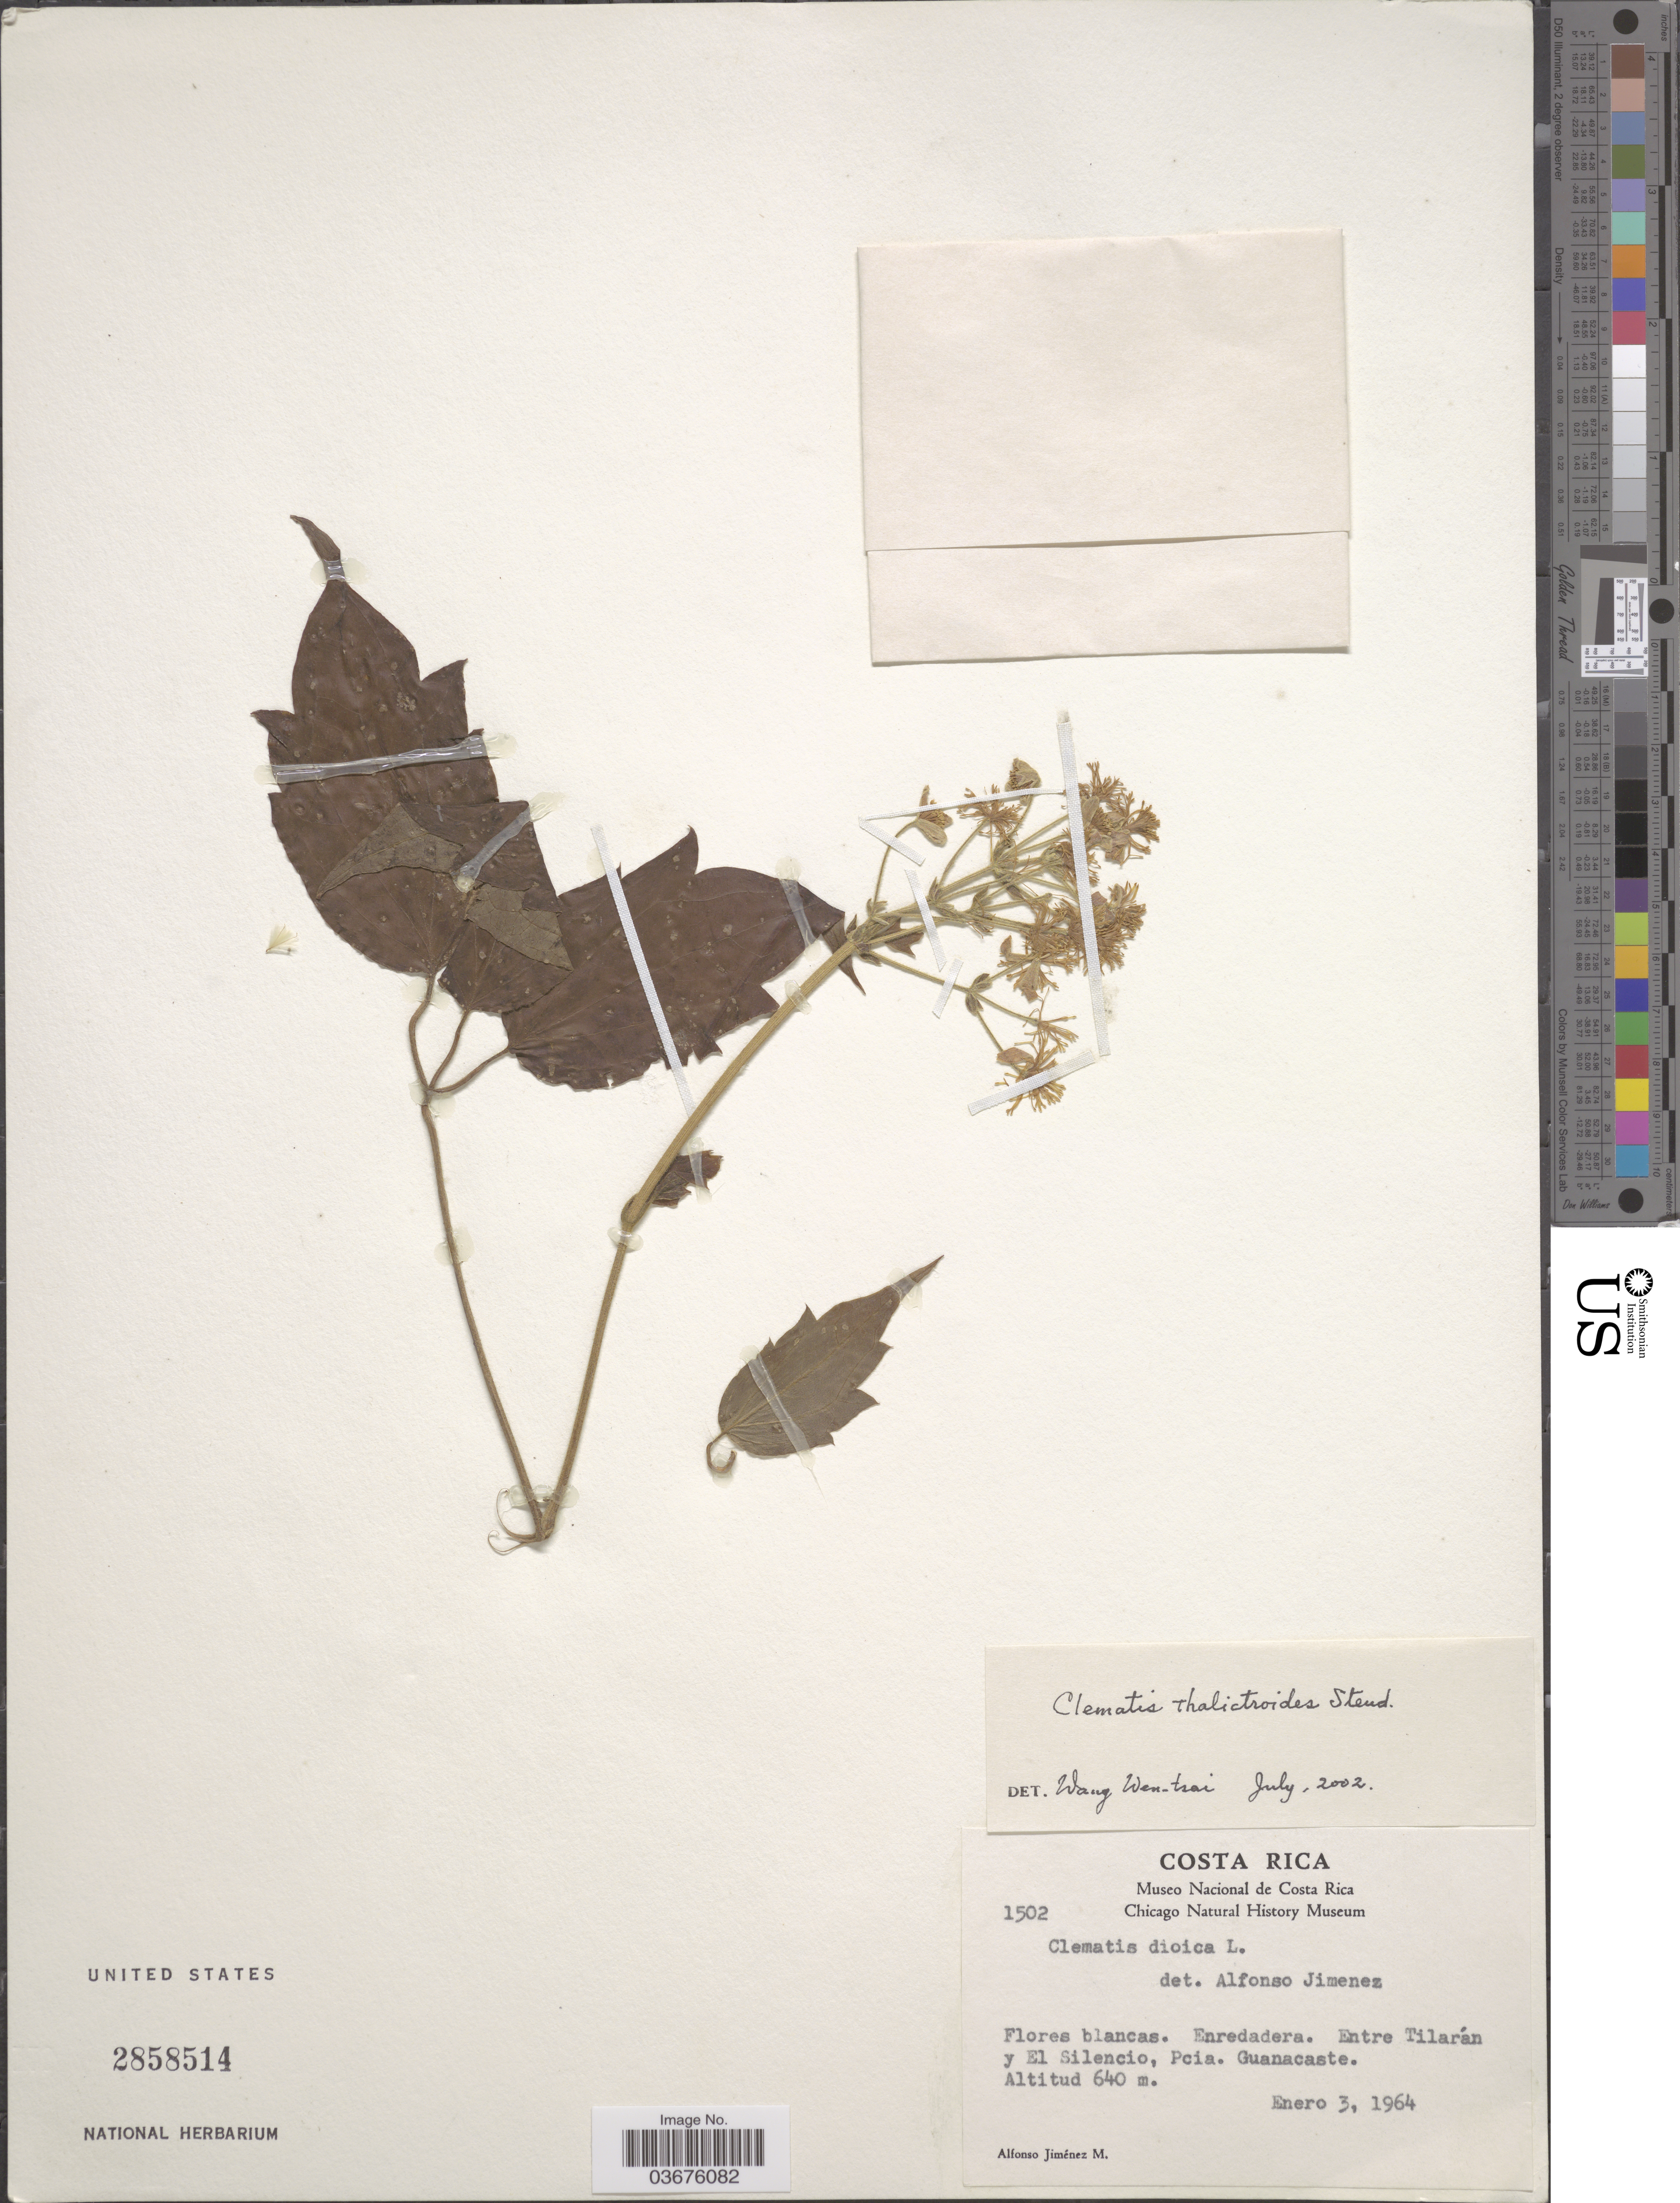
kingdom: Plantae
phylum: Tracheophyta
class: Magnoliopsida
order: Ranunculales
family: Ranunculaceae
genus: Clematis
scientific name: Clematis thalictroides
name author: Steud.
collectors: A. Jimenez M.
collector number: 1502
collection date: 1964-01-03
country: Costa Rica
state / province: Guanacaste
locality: Enredadera. Entre Tilarán y El Silencio, Pcia. Guanacaste.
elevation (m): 640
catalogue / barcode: US 2858514